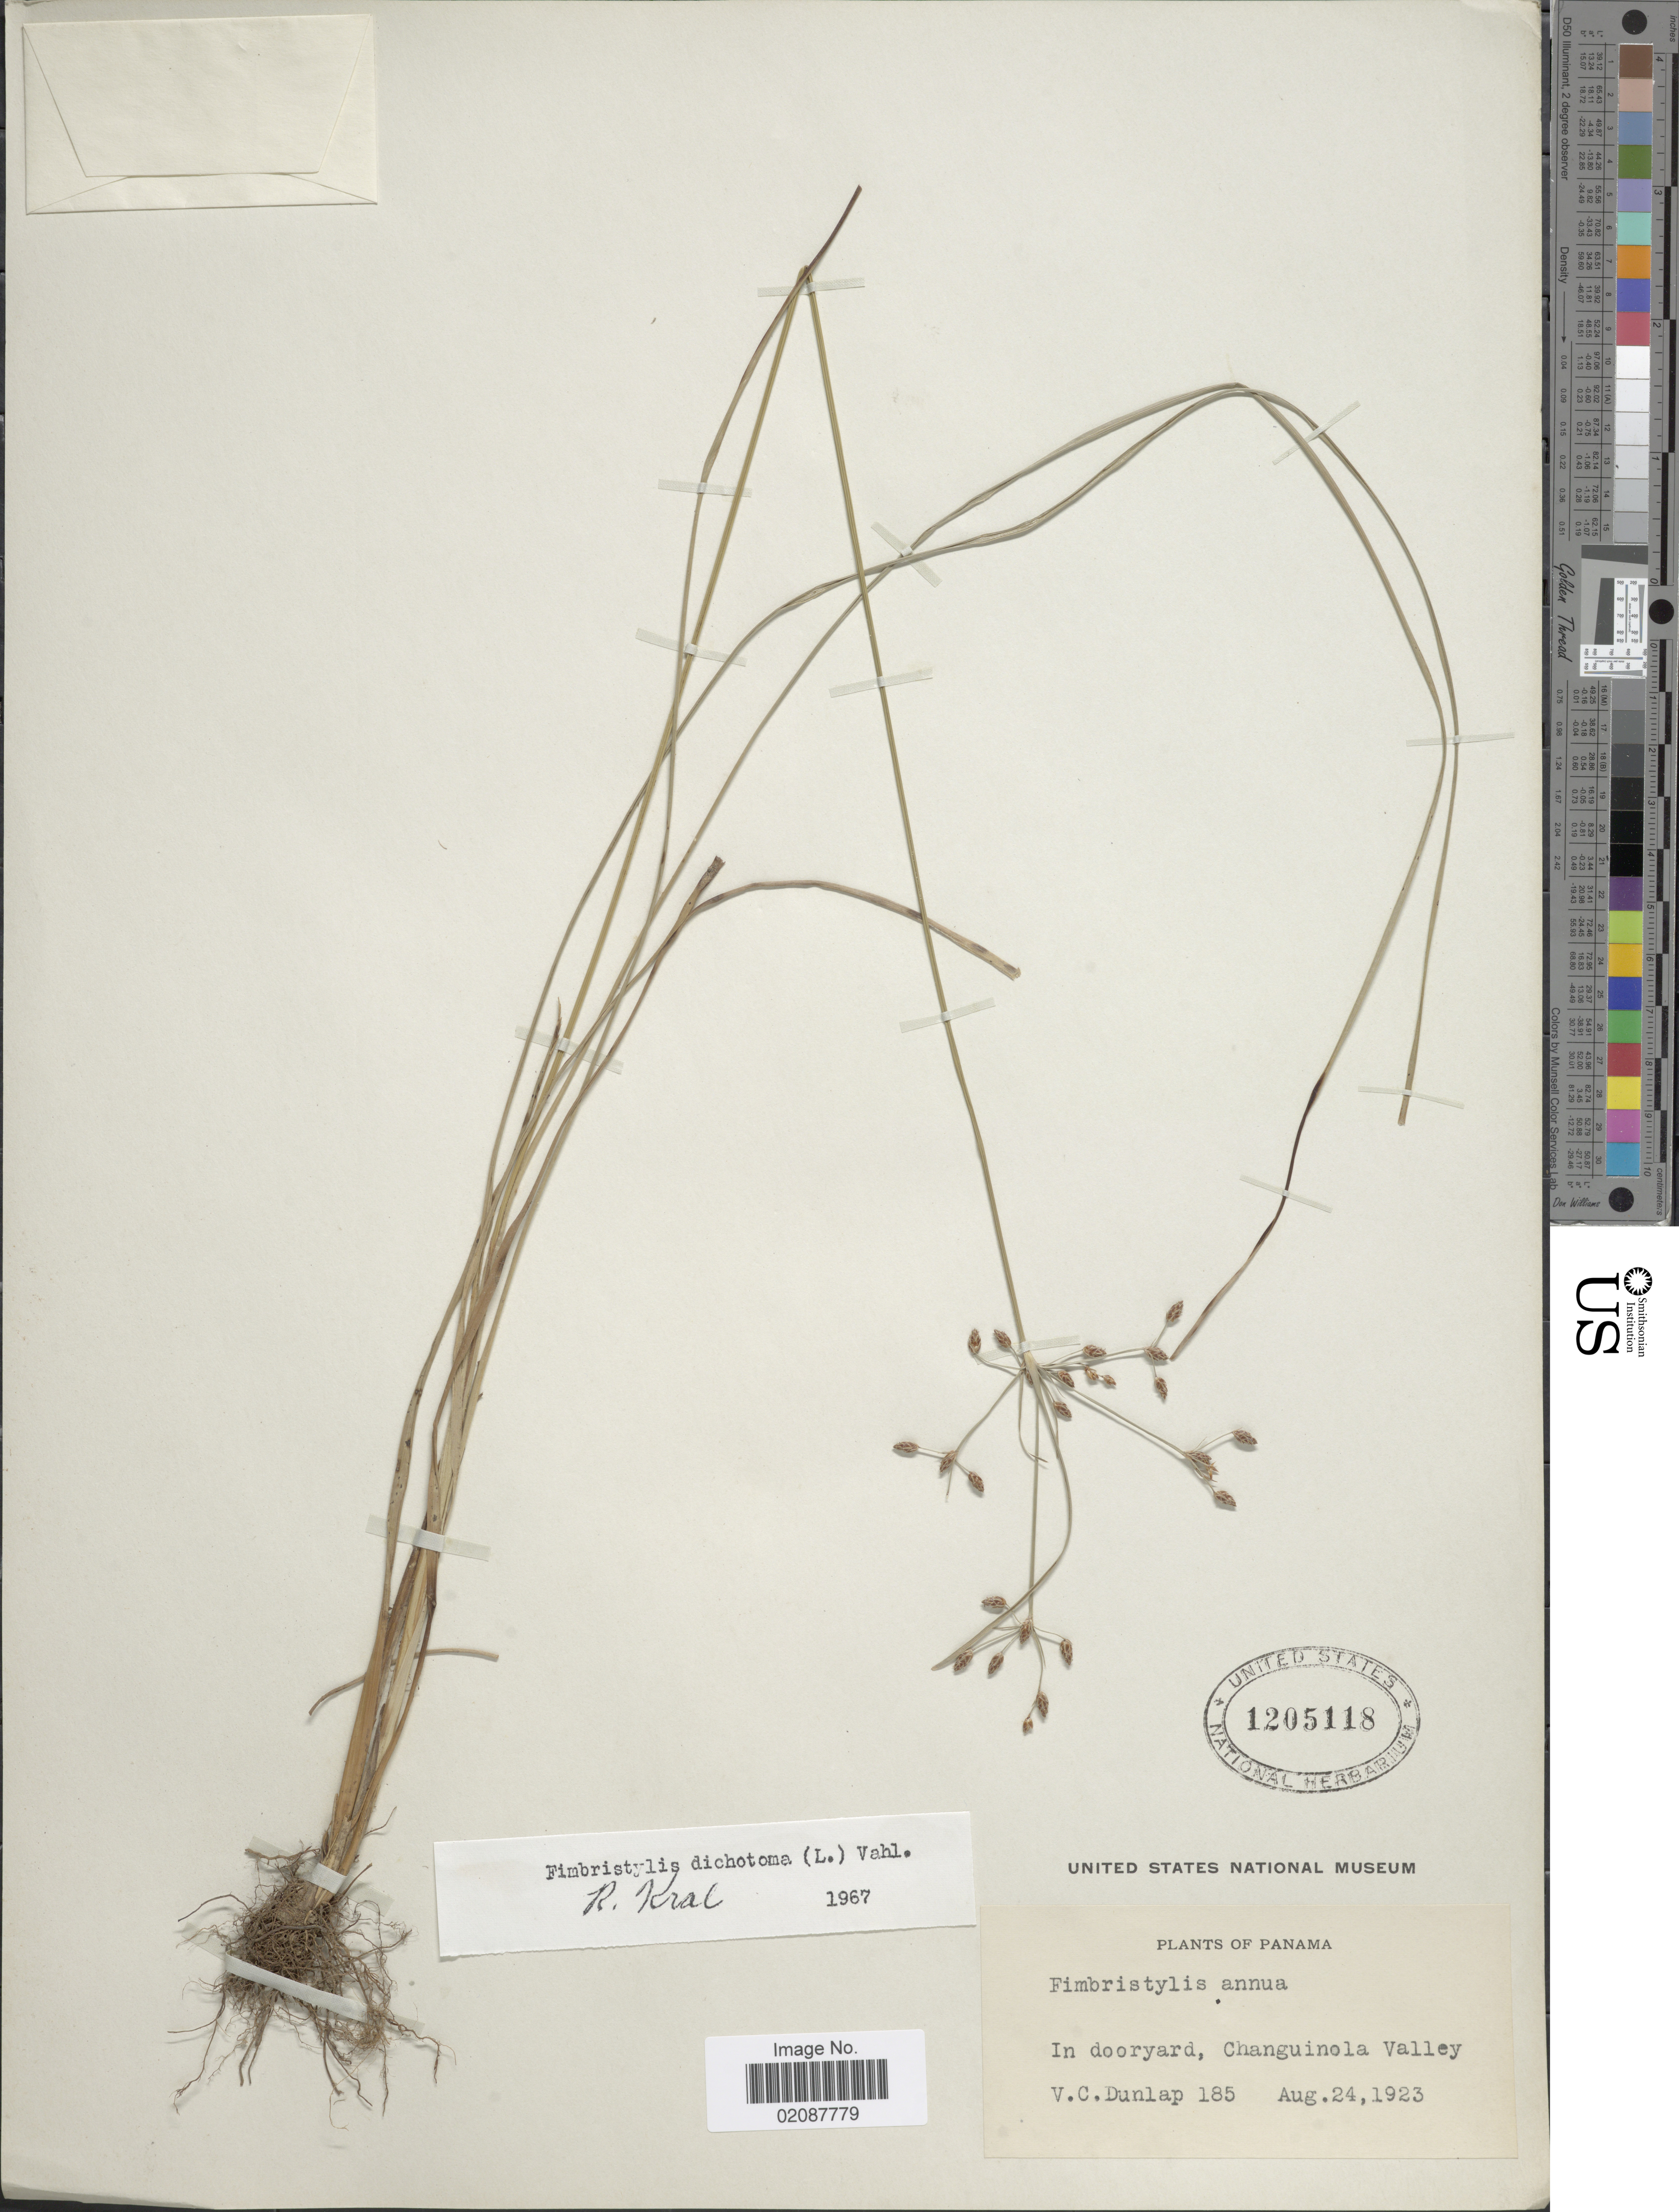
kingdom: Plantae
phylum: Tracheophyta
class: Liliopsida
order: Poales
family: Cyperaceae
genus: Fimbristylis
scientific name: Fimbristylis dichotoma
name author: (L.) Vahl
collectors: V. C. Dunlap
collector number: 185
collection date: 1923-08-24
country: Panama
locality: In dooryard, Changuinola Valley.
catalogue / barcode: US 1205118